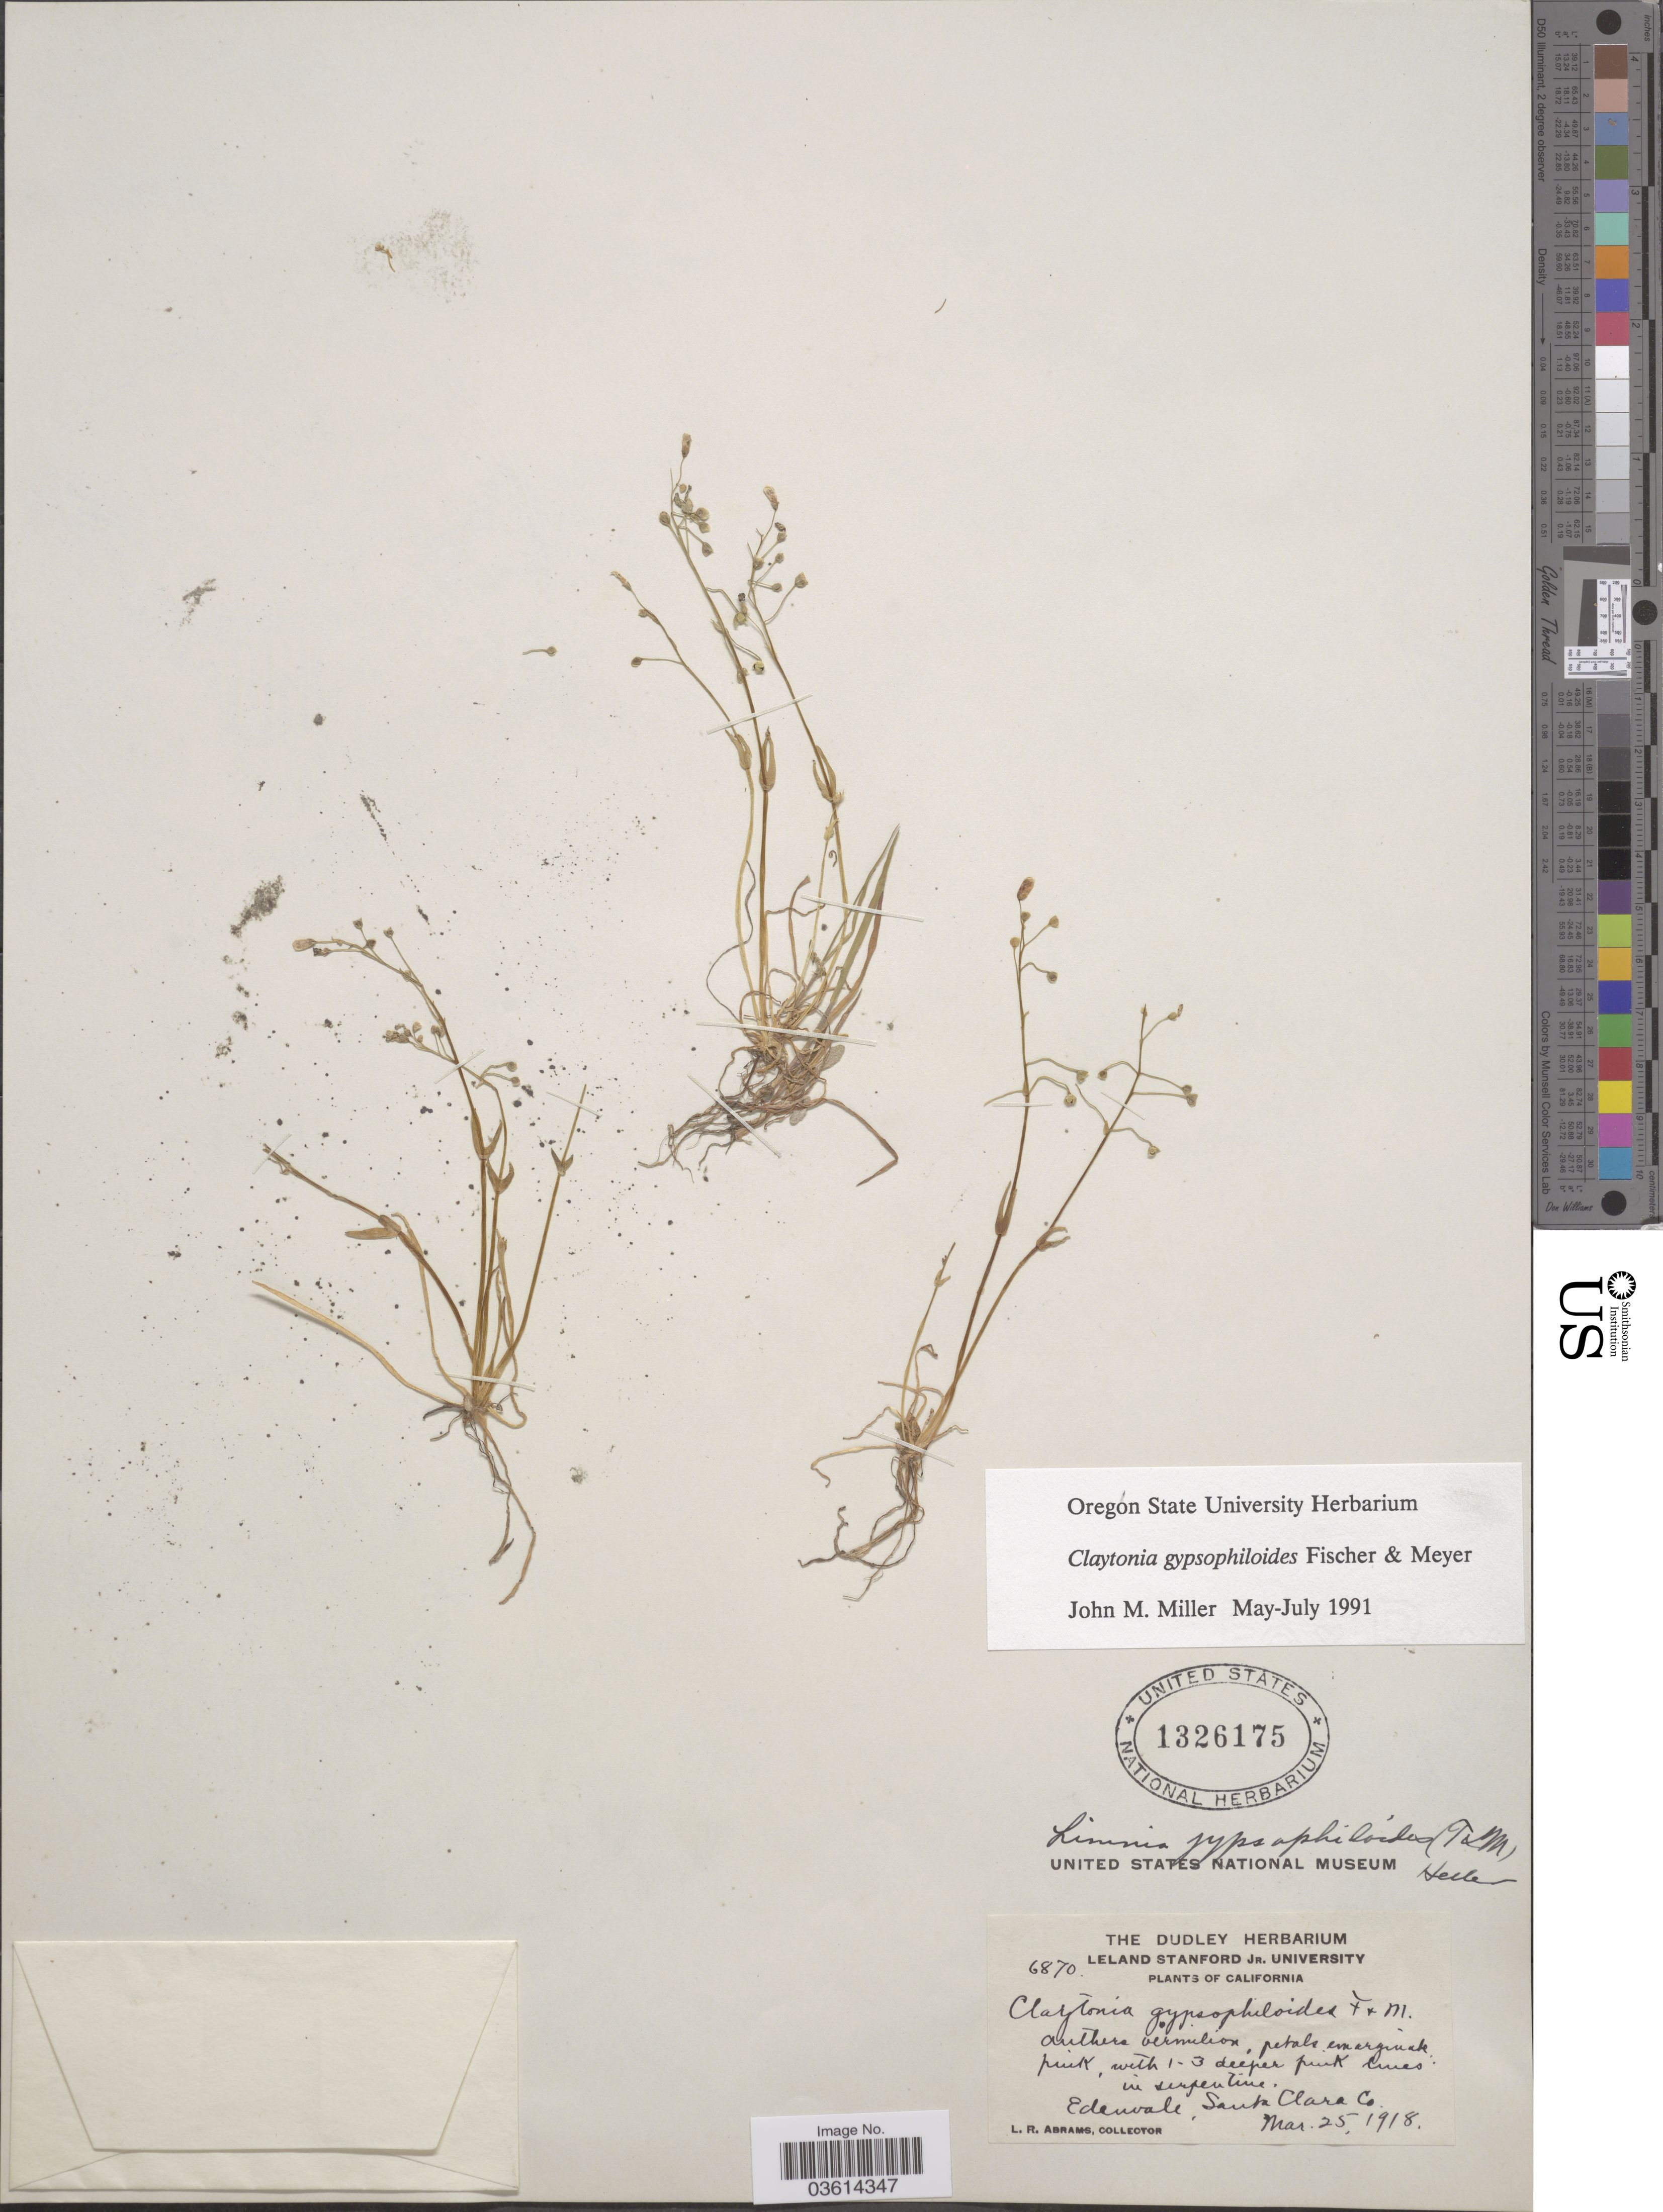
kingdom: Plantae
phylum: Tracheophyta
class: Magnoliopsida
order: Caryophyllales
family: Montiaceae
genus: Claytonia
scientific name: Claytonia gypsophiloides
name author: Fisch. & C.A. Mey.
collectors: L. Abrams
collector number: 6870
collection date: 1918-03-25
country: United States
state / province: California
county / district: Santa Clara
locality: Edenvale, Santa Clara Co.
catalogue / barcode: US 1326175